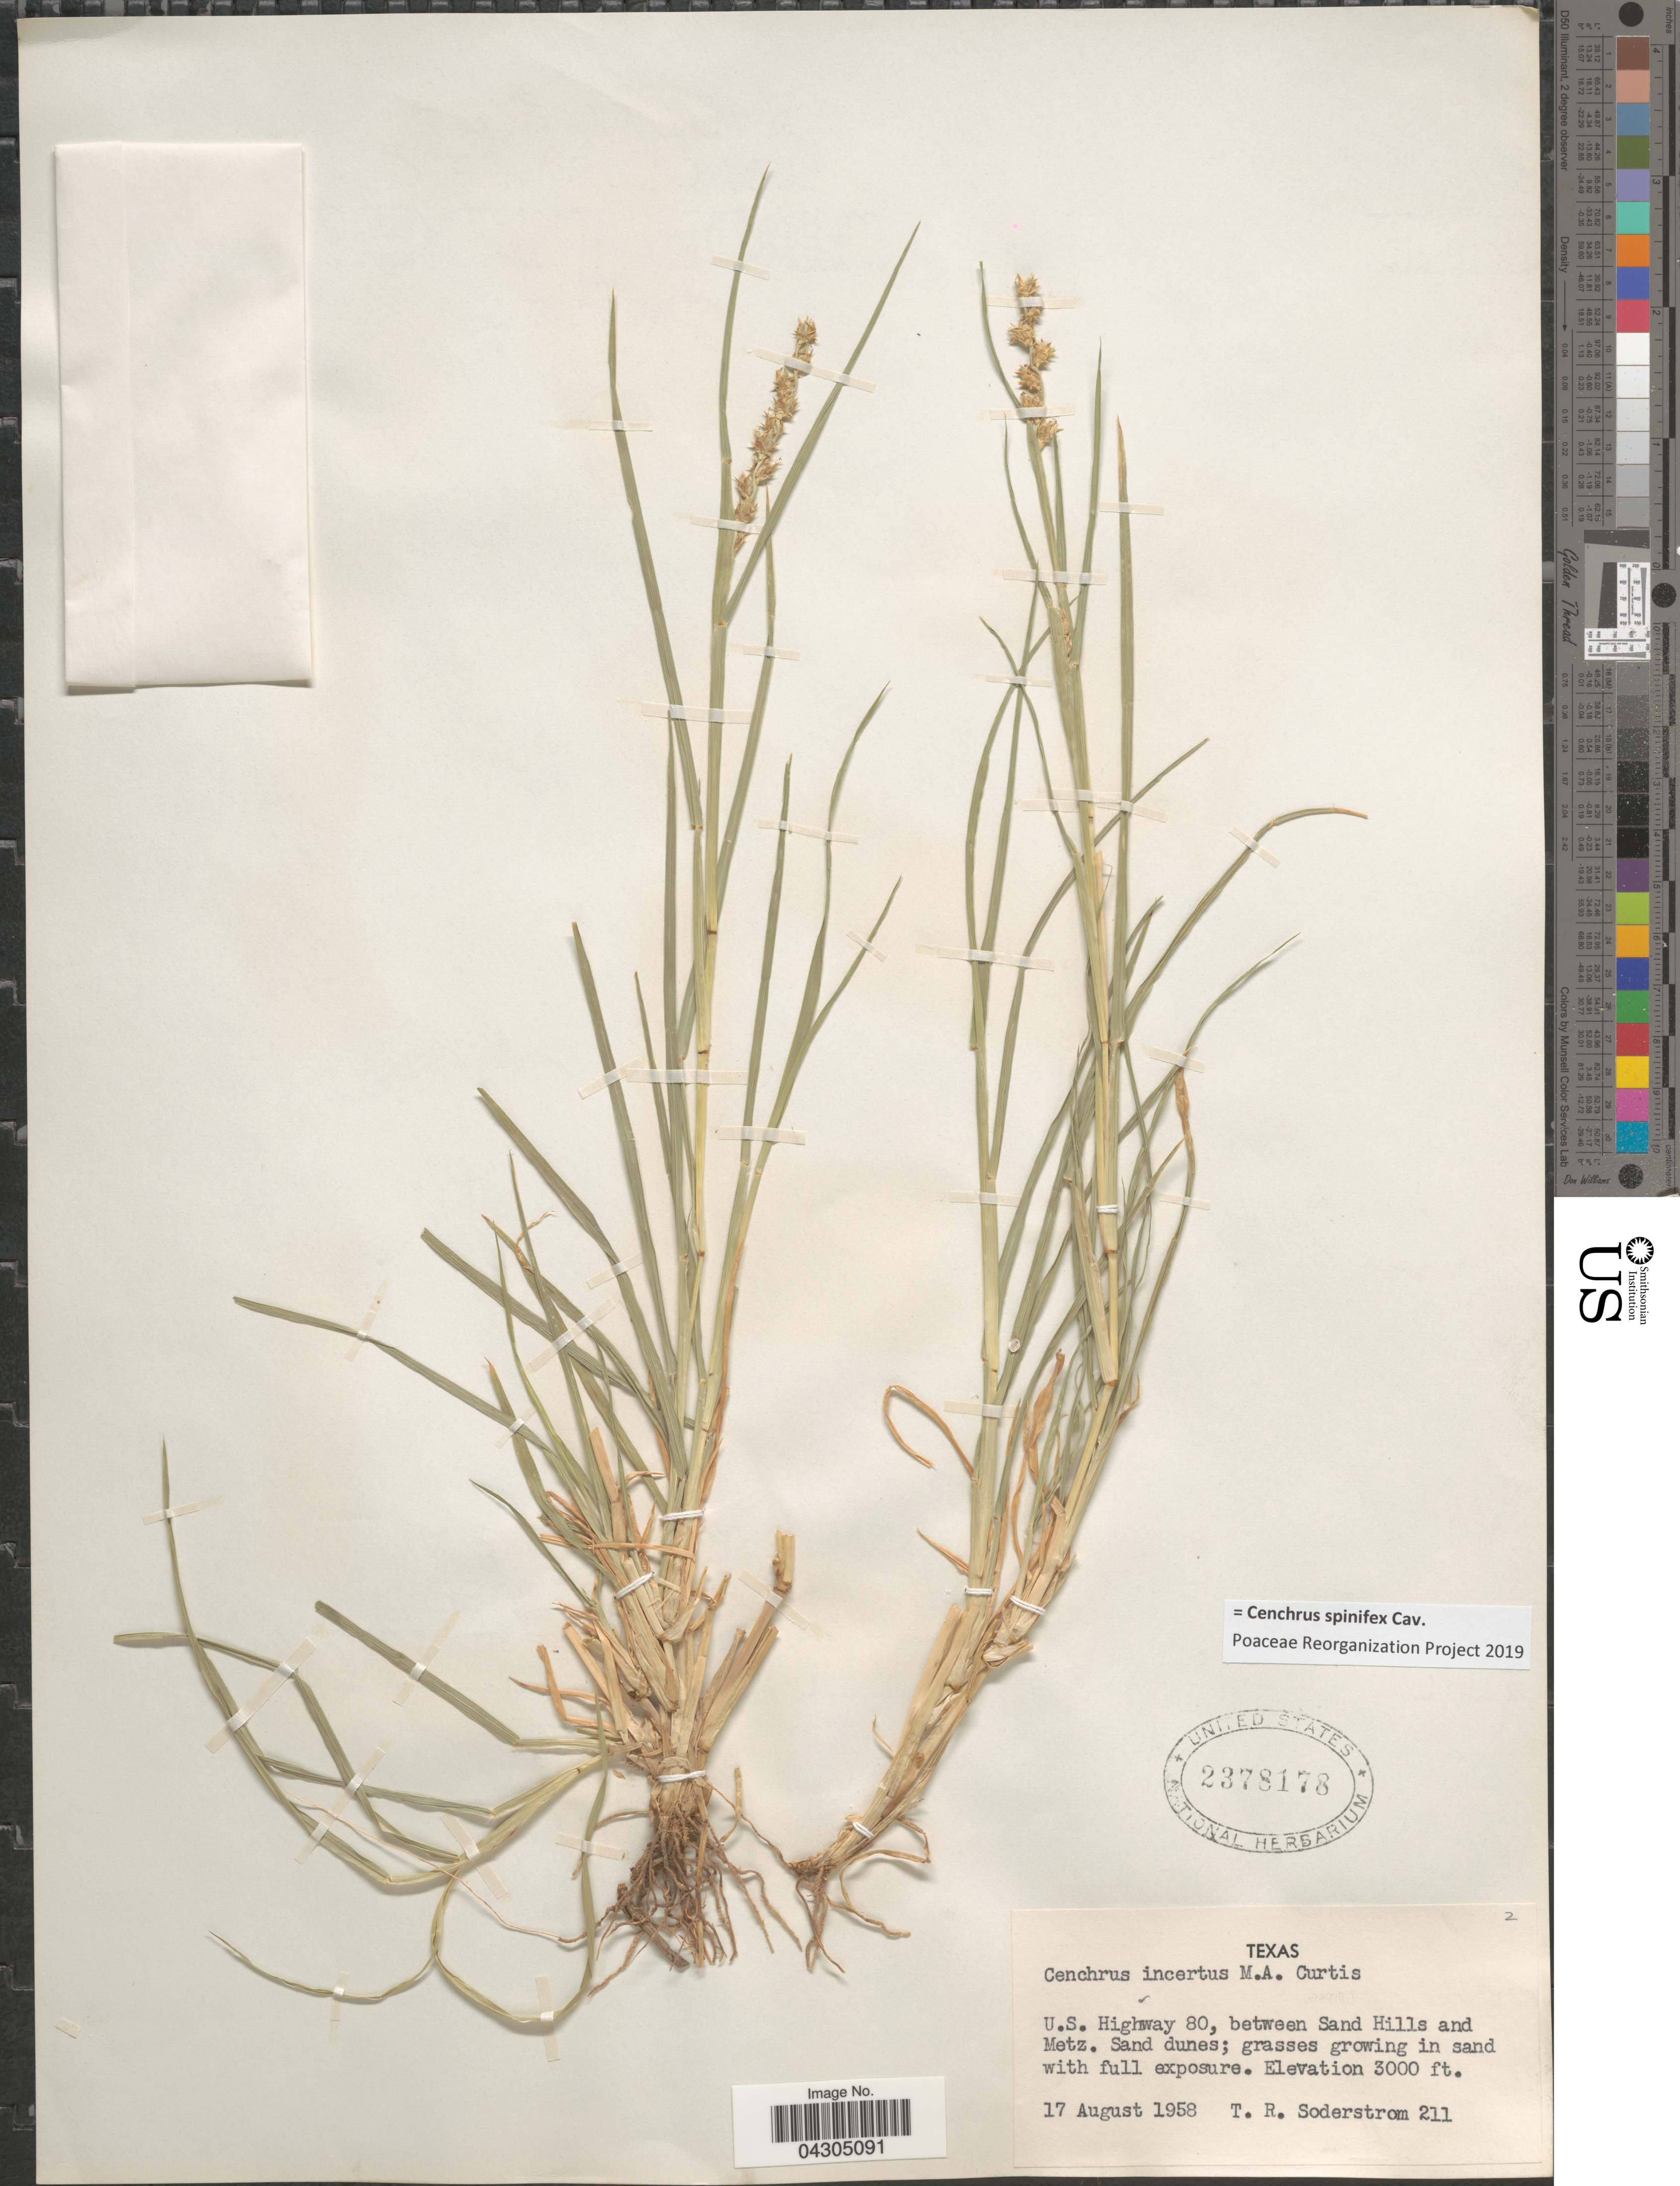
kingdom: Plantae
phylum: Tracheophyta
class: Liliopsida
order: Poales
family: Poaceae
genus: Cenchrus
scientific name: Cenchrus spinifex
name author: Cav.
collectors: T. R. Soderstrom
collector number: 211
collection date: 1958-08-17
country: United States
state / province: Texas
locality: U. S. Highway 80, between Sand Hills and Metz.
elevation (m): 914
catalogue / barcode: US 2378178